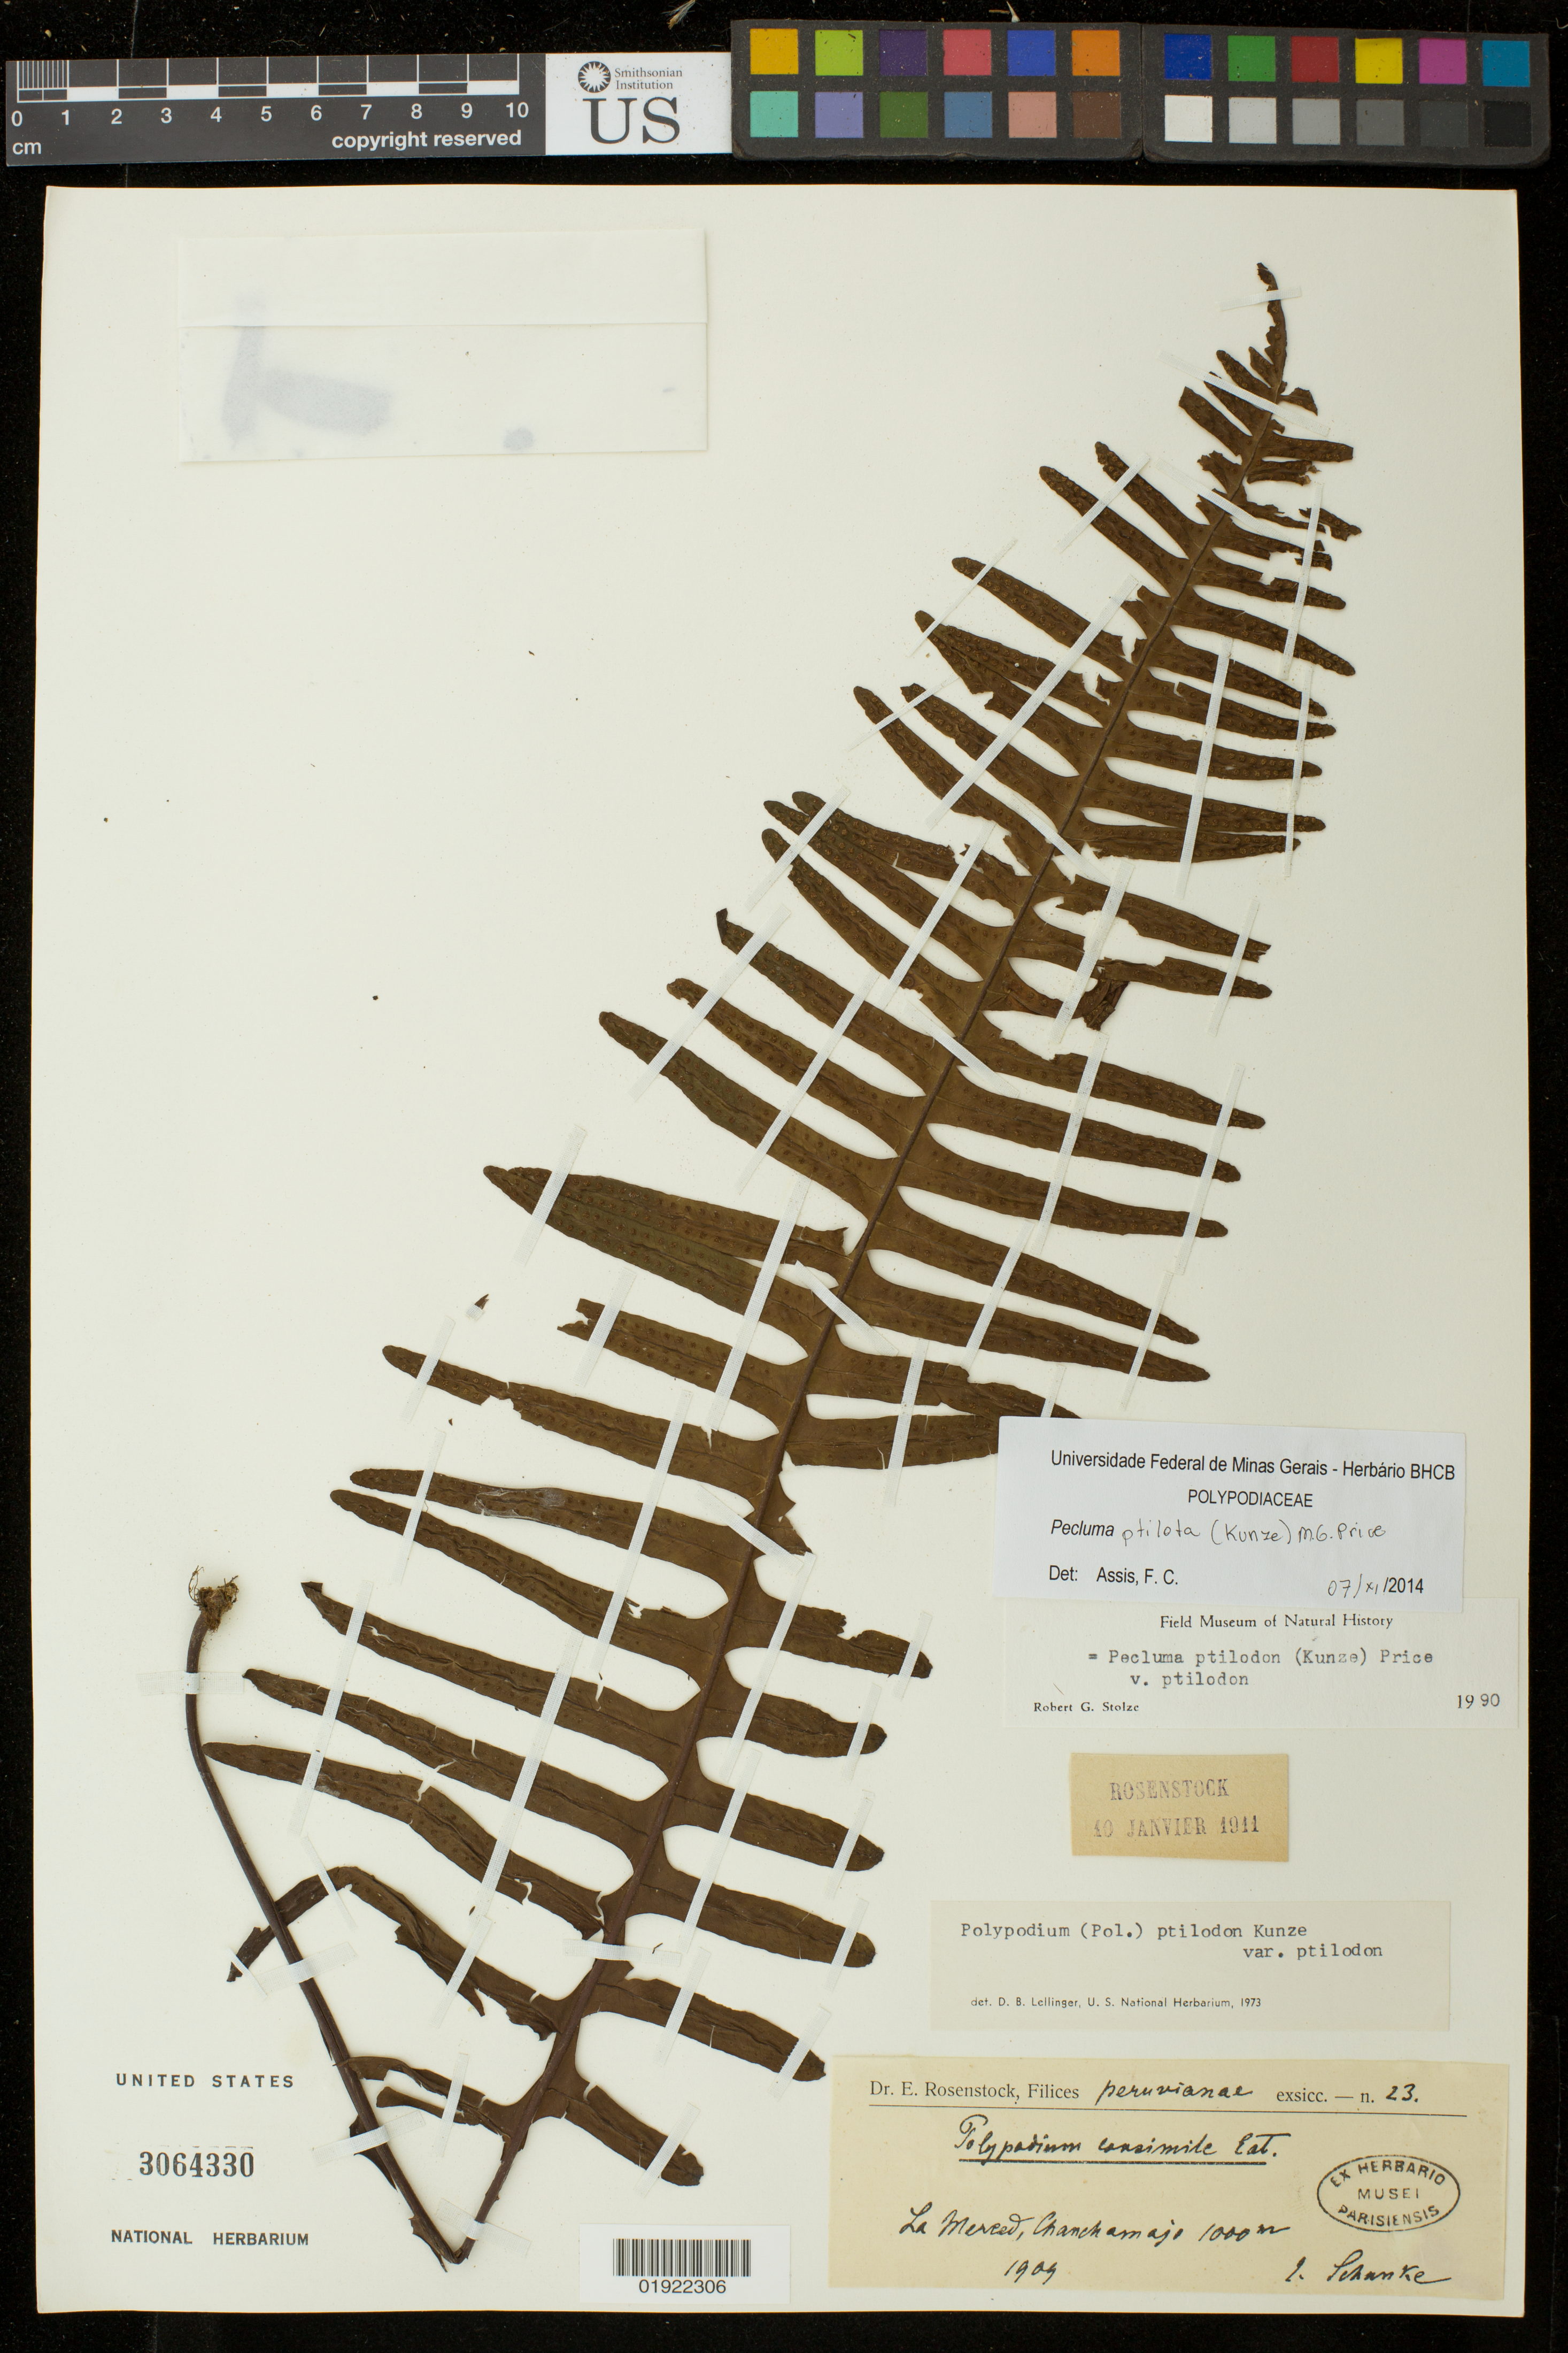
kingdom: Plantae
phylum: Tracheophyta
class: Polypodiopsida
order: Polypodiales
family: Polypodiaceae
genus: Pecluma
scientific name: Pecluma ptilodos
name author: (Kunze) Price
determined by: Assis, F. C.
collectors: E. Rosenstock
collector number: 23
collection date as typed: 1909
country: Peru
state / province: Junín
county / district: Chanchamayo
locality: La Merced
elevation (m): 1000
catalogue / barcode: US 3064330